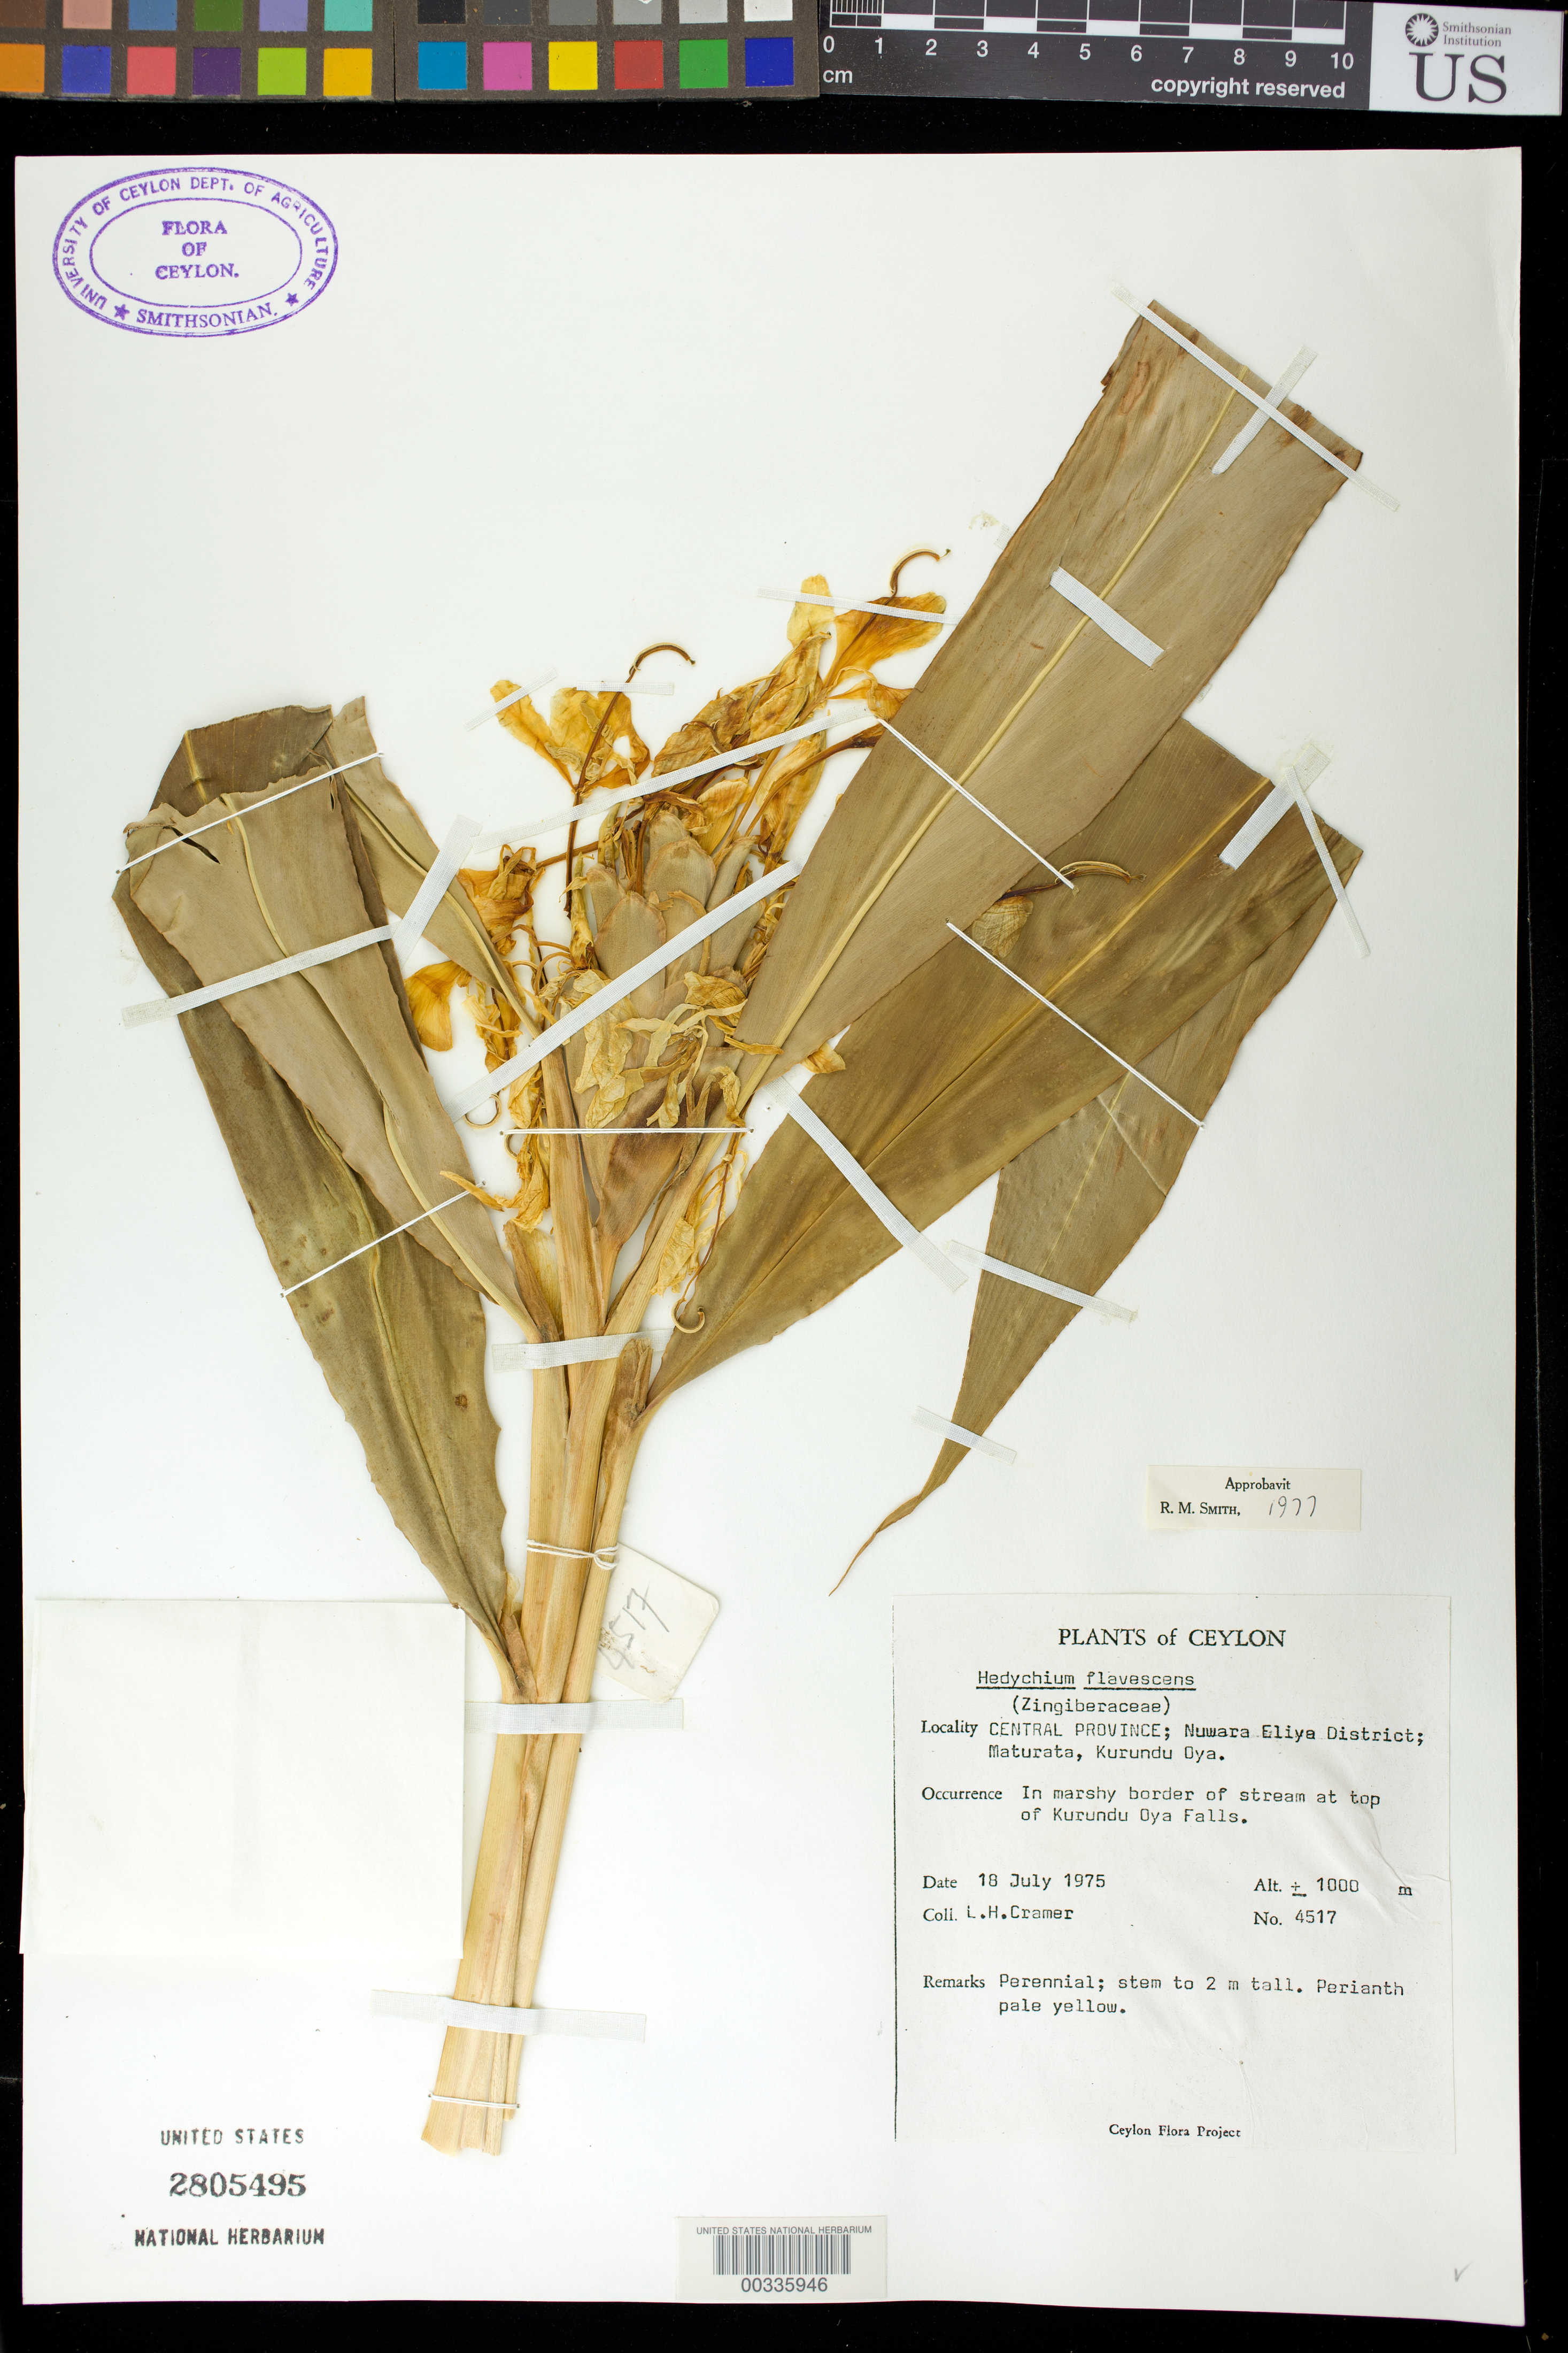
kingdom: Plantae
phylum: Tracheophyta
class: Liliopsida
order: Zingiberales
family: Zingiberaceae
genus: Hedychium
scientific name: Hedychium flavescens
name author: Carey ex Roscoe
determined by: Smith, R. M.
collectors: L. H. Cramer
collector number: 4517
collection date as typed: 18 Jul 1975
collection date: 1975-07-18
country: Sri Lanka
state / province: Central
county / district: Nuwara Eliya Dist.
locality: Plants of ceylon, maturata, kurundu oya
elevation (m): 1000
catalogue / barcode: US 2805495